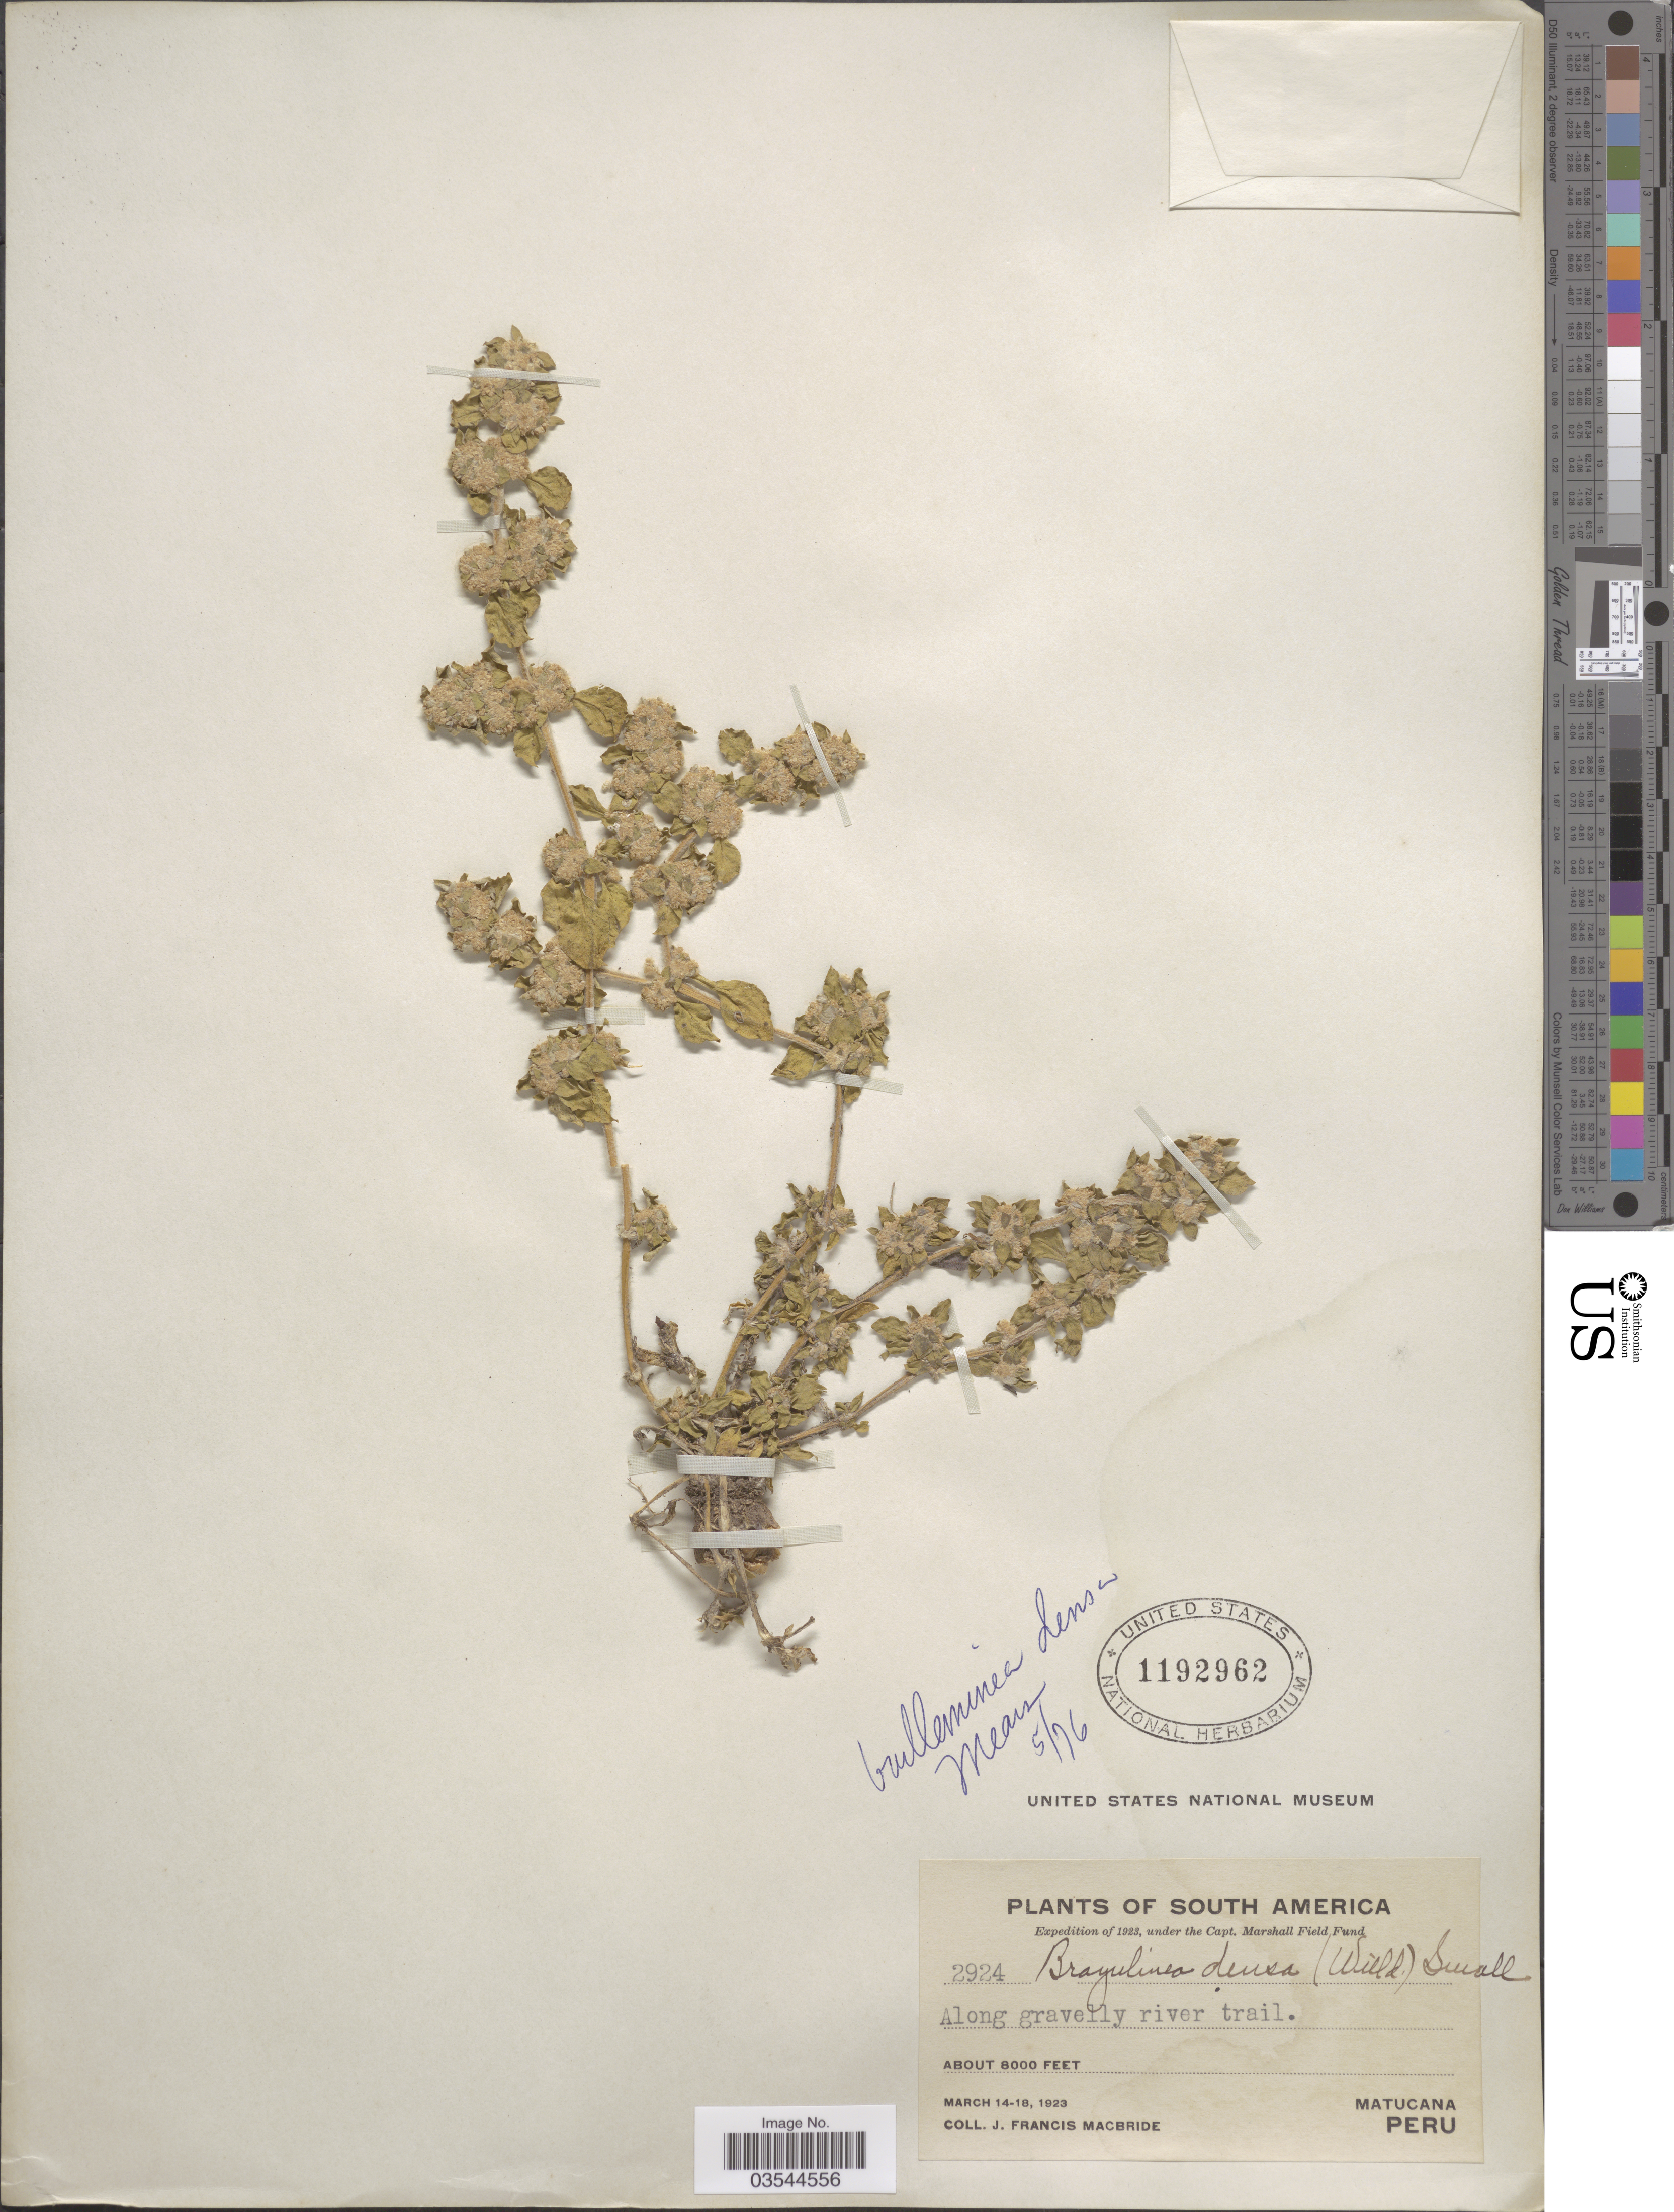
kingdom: Plantae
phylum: Tracheophyta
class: Magnoliopsida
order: Caryophyllales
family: Amaranthaceae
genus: Guilleminea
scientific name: Guilleminea densa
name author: (Humb. & Bonpl. ex Schult.) Moq.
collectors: J. F. Macbride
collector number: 2924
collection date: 1923-03-14/1923-03-18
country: Peru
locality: Matucana.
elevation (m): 2438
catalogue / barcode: US 1192962